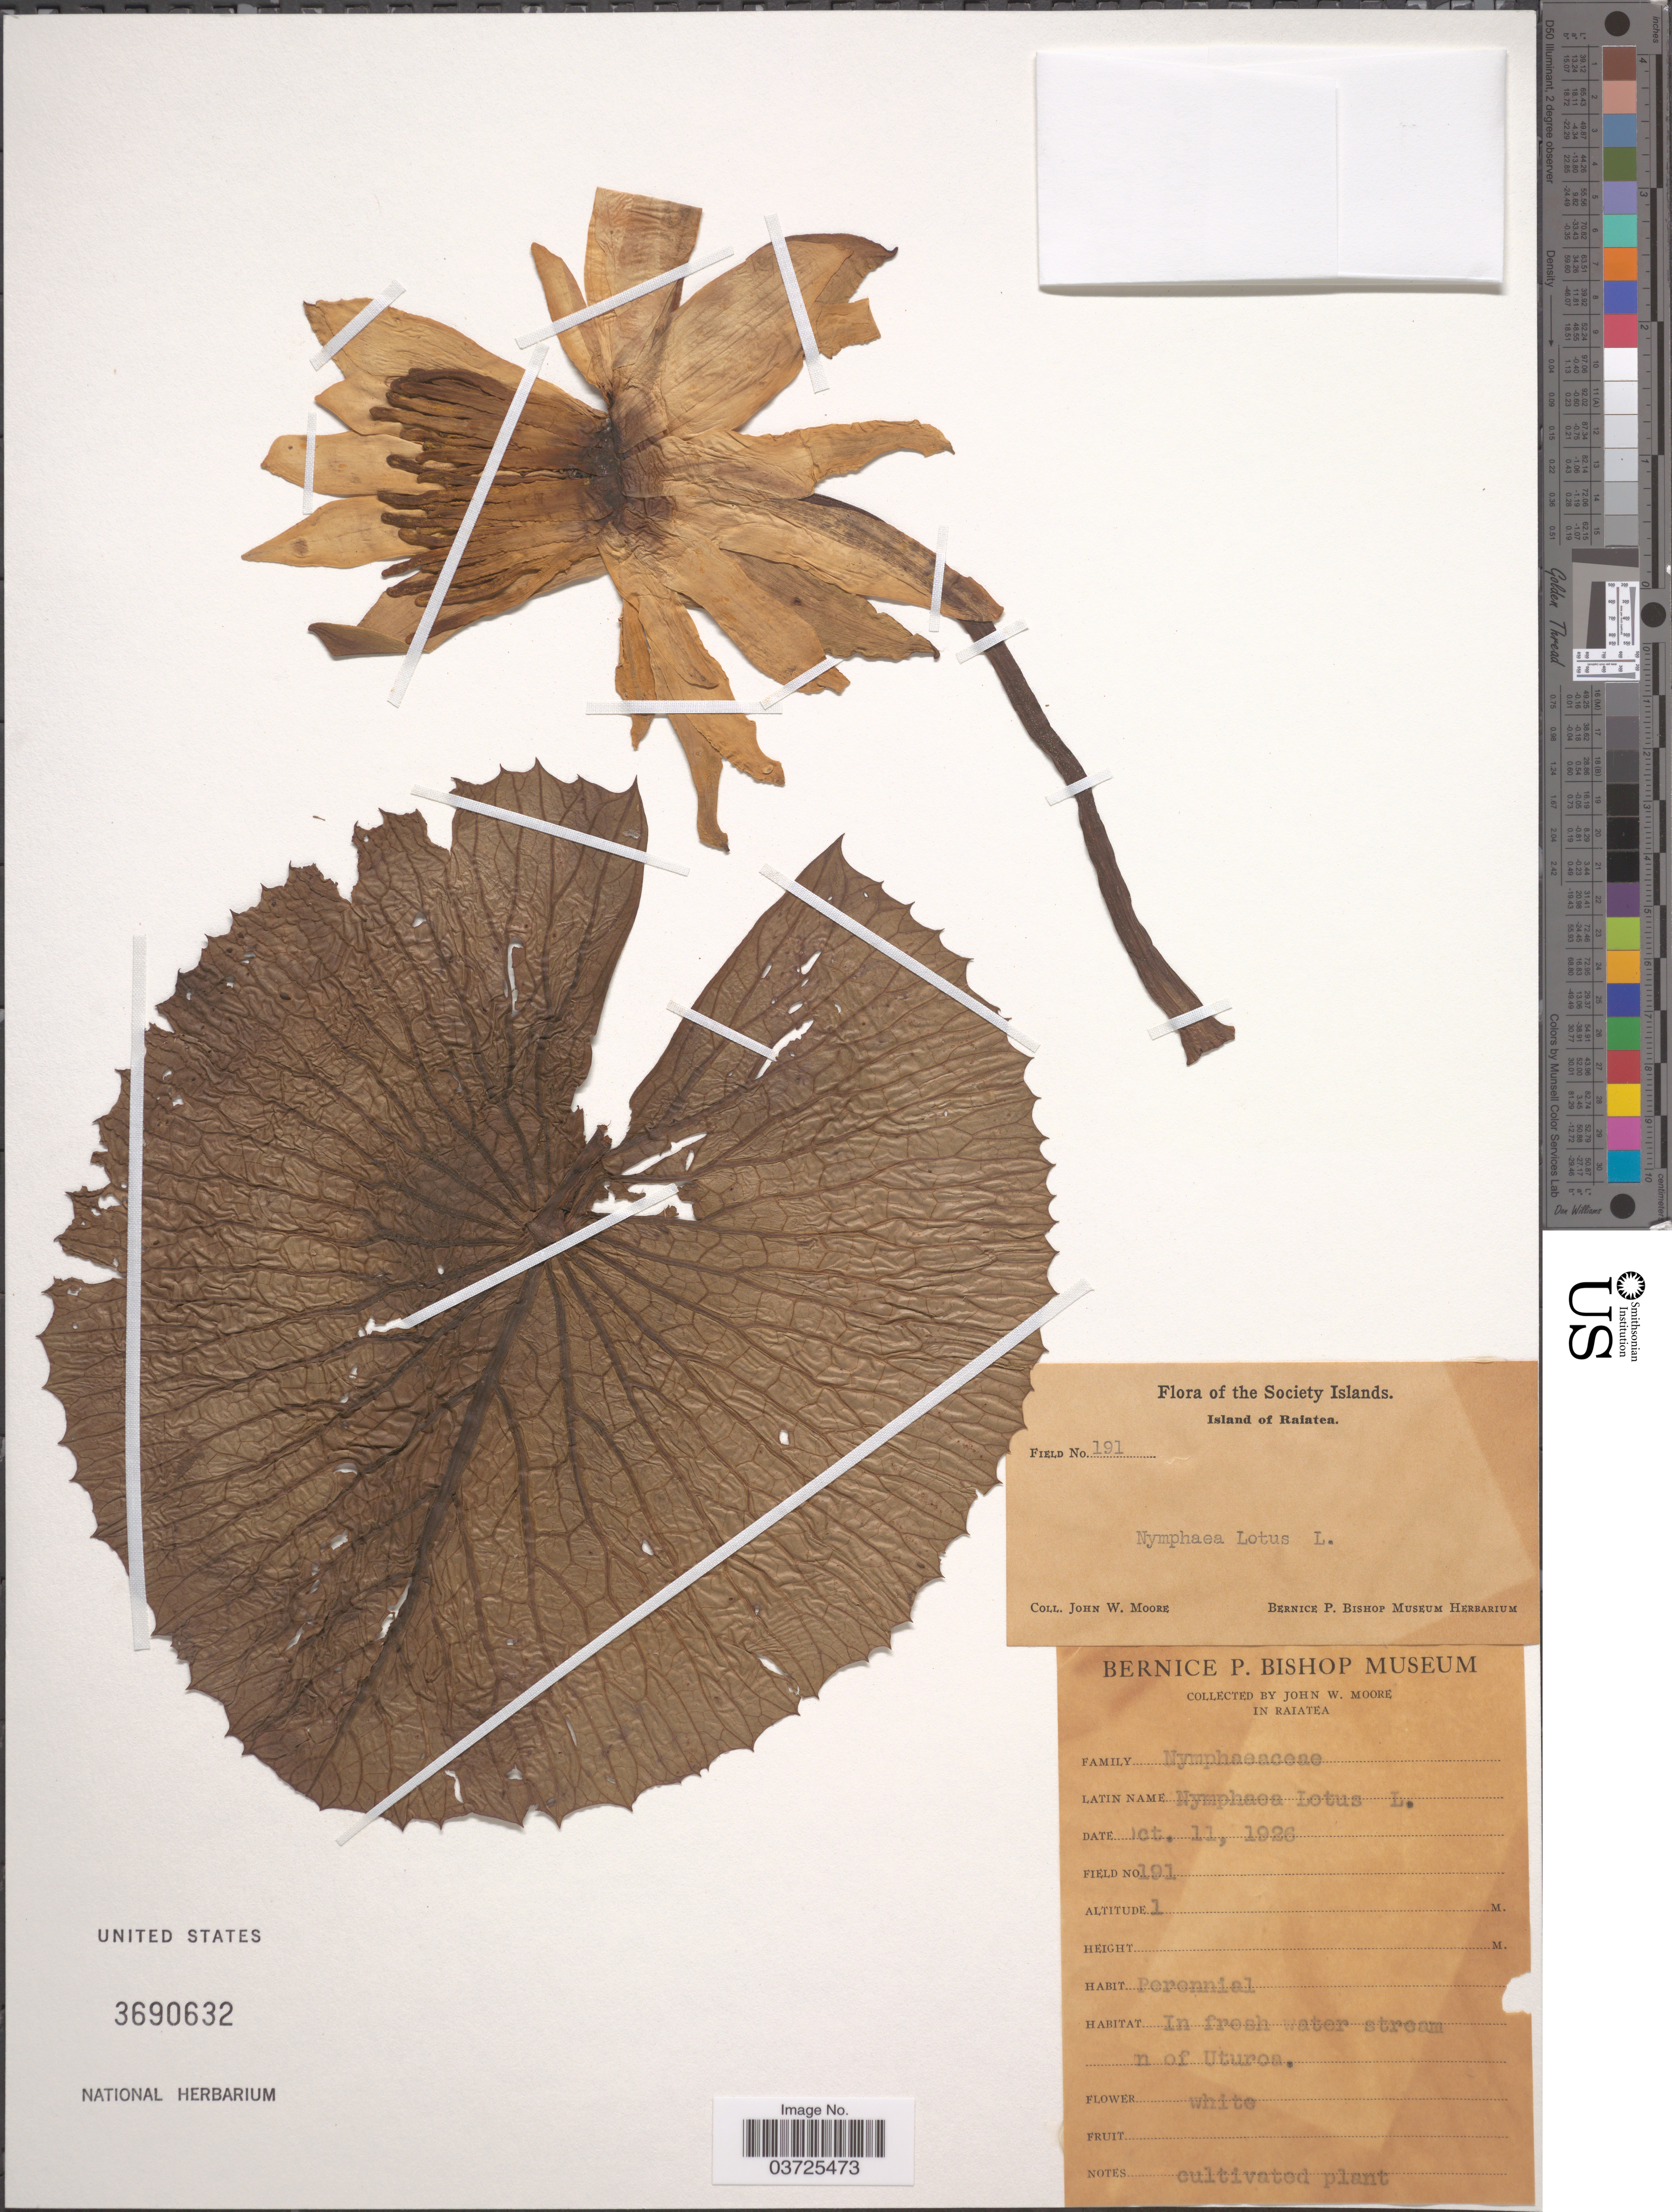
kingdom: Plantae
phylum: Tracheophyta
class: Magnoliopsida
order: Nymphaeales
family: Nymphaeaceae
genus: Nymphaea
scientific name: Nymphaea lotus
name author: L.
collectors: J. Moore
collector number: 191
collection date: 1926-10-11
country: French Polynesia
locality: The Society Islands. Island of Raiatea. In fresh water stream n of Uturoa.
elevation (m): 1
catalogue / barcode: US 3690632